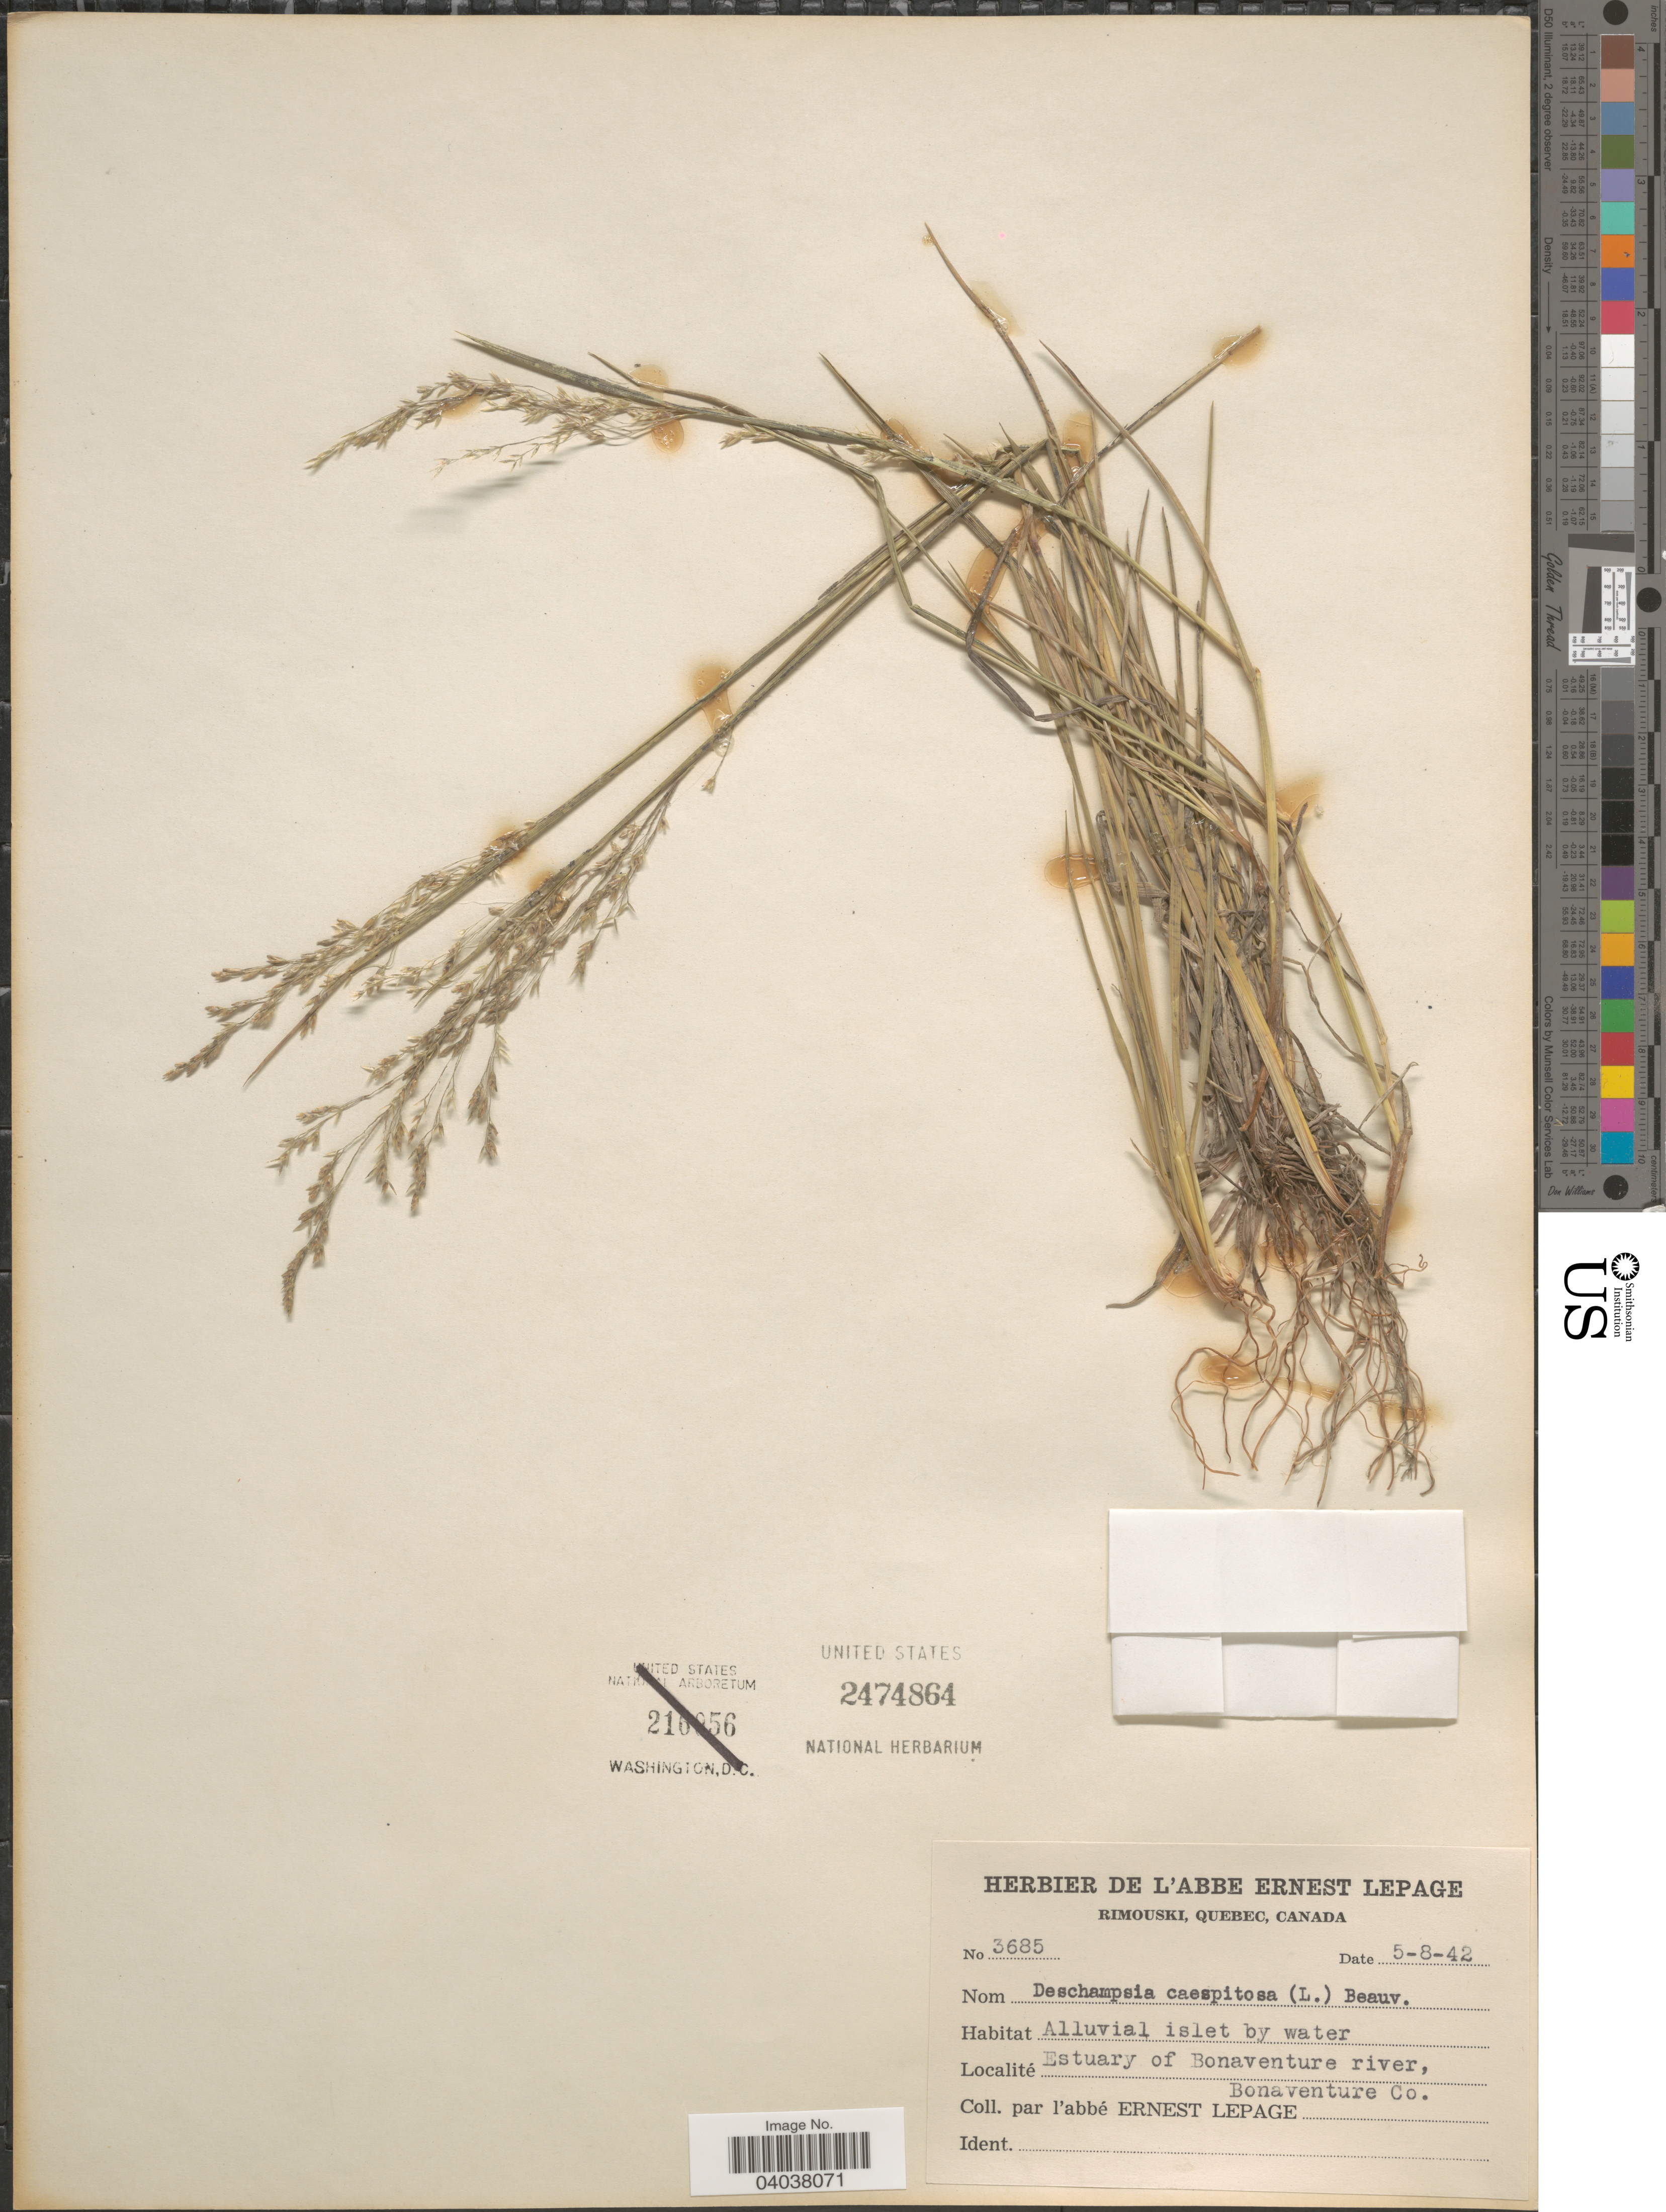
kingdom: Plantae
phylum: Tracheophyta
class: Liliopsida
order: Poales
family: Poaceae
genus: Deschampsia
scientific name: Deschampsia cespitosa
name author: (L.) P. Beauv.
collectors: E. Lepage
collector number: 3685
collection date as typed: Transcribed d/m/y: 5/8/42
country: Canada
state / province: Quebec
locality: Estuary of Bonaventure river, Bonaventure Co.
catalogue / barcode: US 2474864